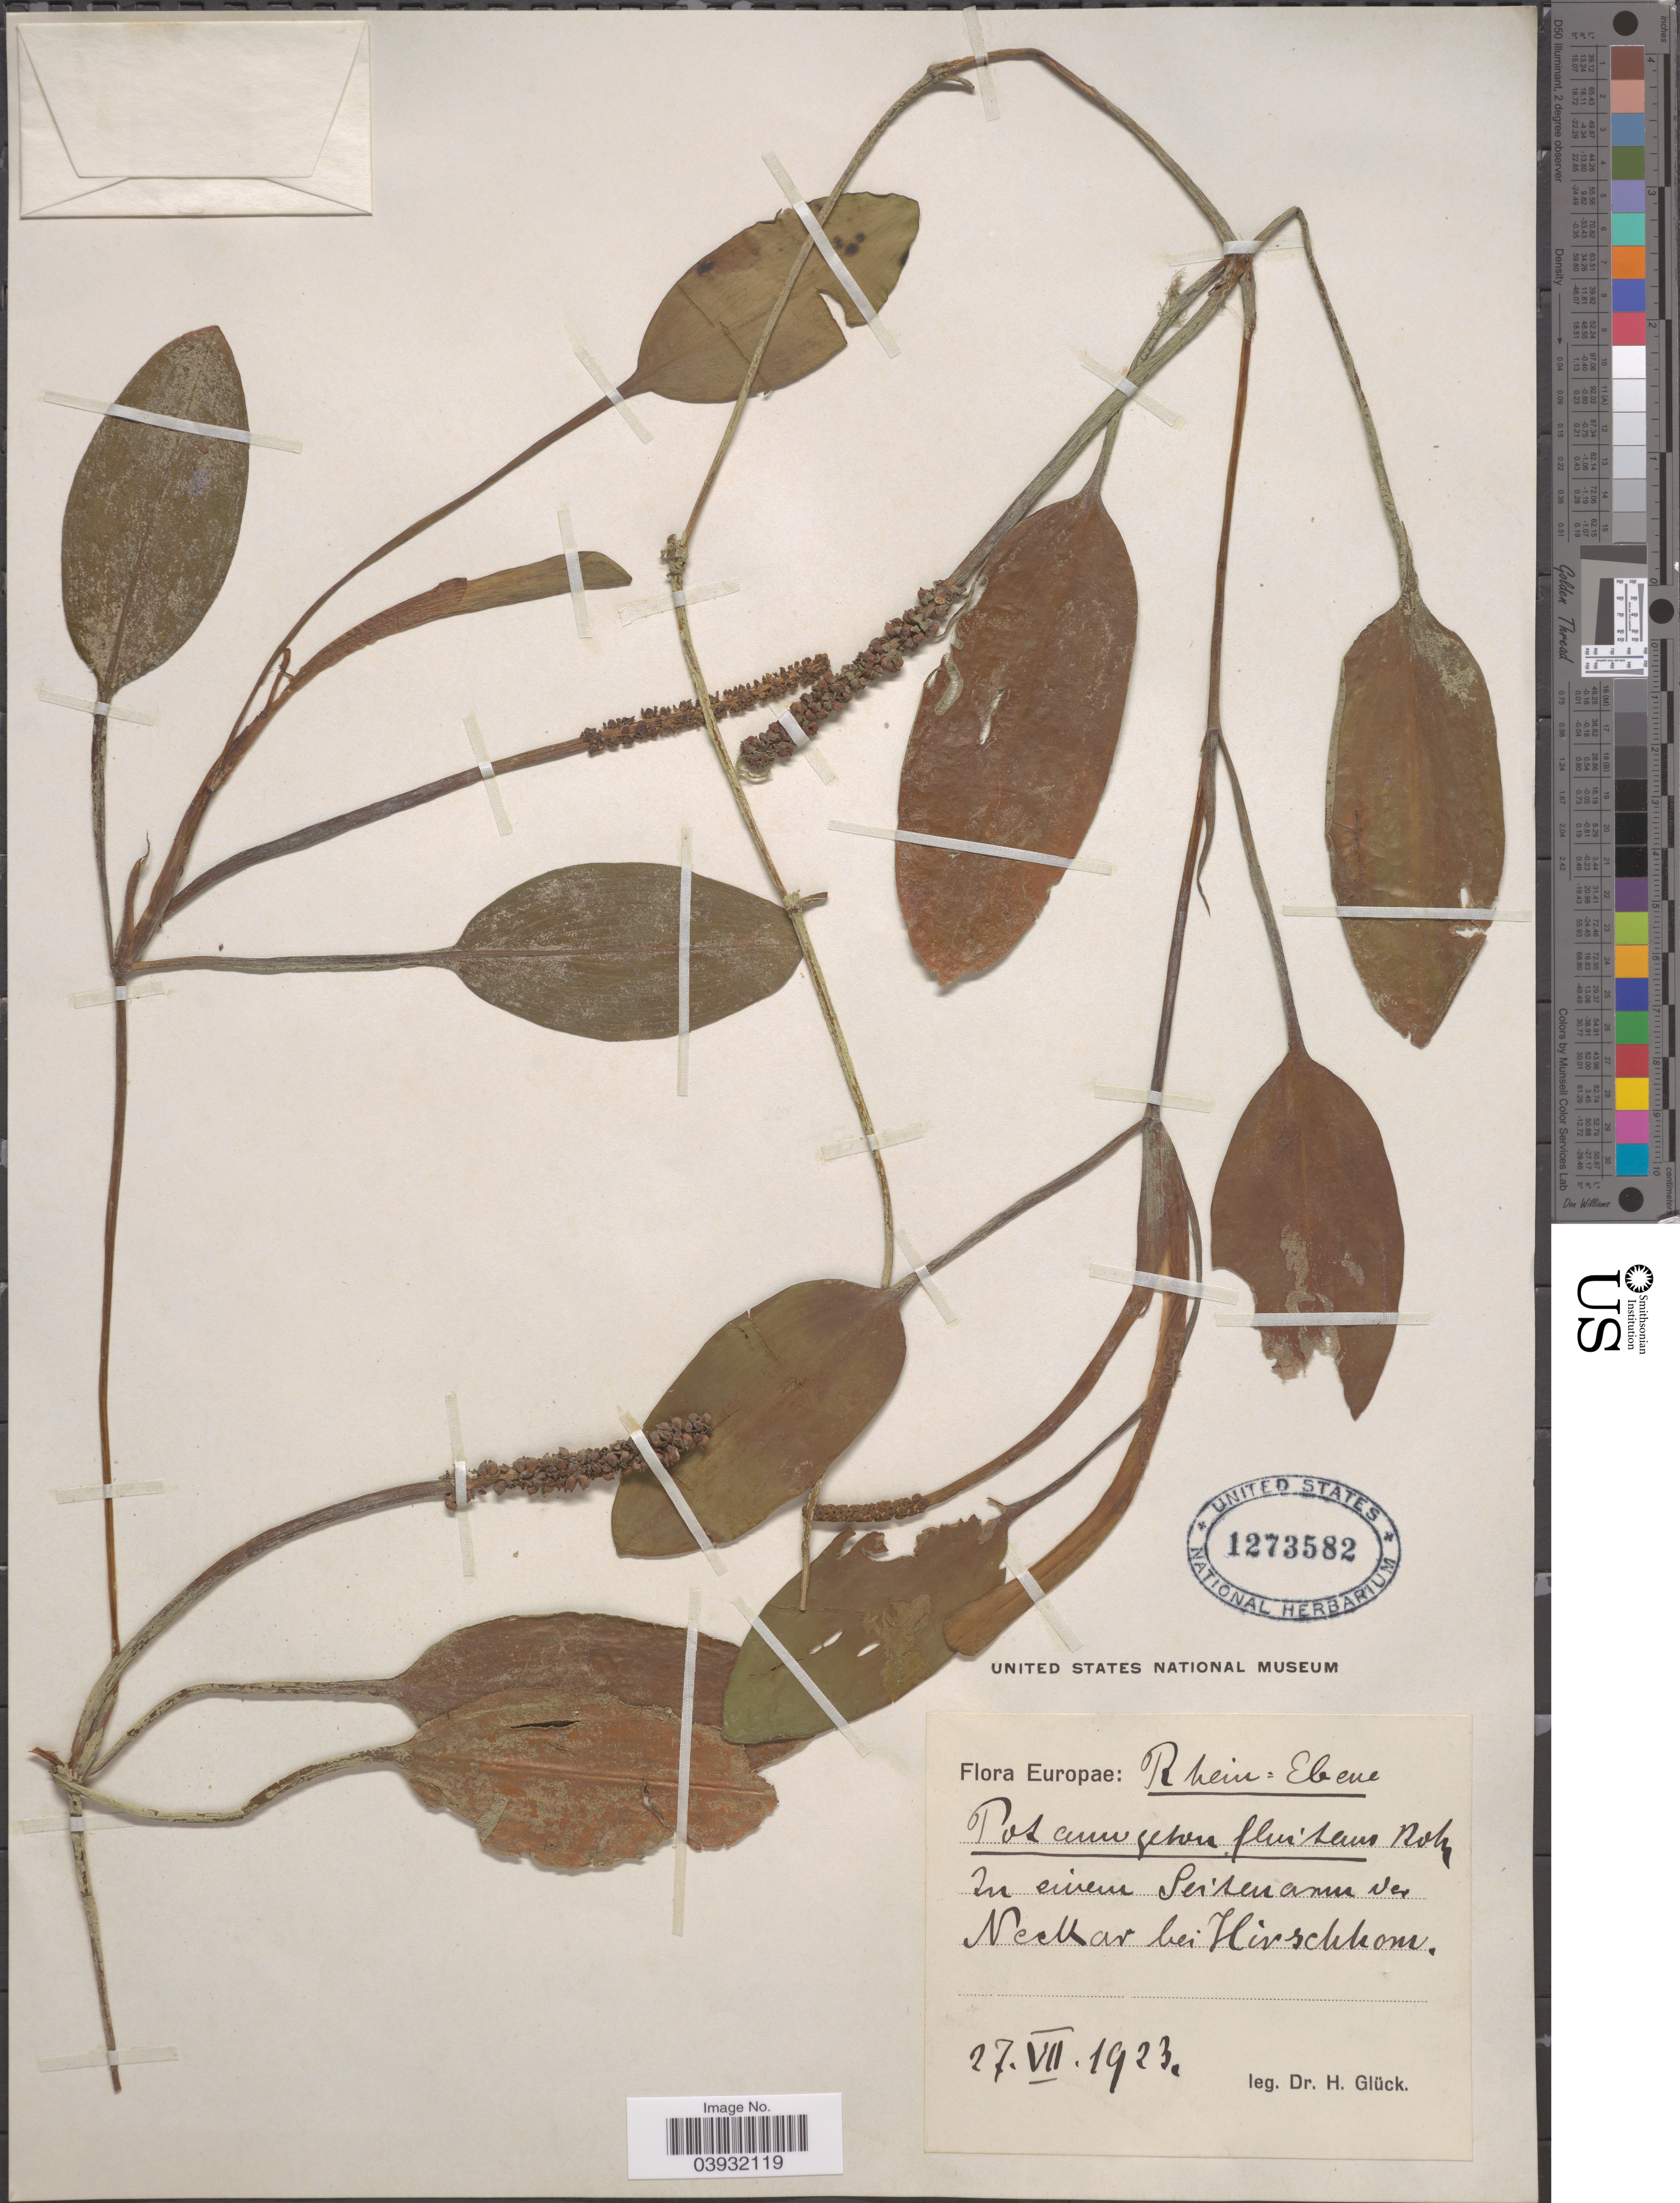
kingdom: Plantae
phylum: Tracheophyta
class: Liliopsida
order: Alismatales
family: Potamogetonaceae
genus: Potamogeton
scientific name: Potamogeton fluitans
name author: Roth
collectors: H. Glück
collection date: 1923-07-27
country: Germany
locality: Europae: Rhein-Ebene. In einem Seizenanus [interpreted] ver Neckar bei Hirschhorn.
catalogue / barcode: US 1273582